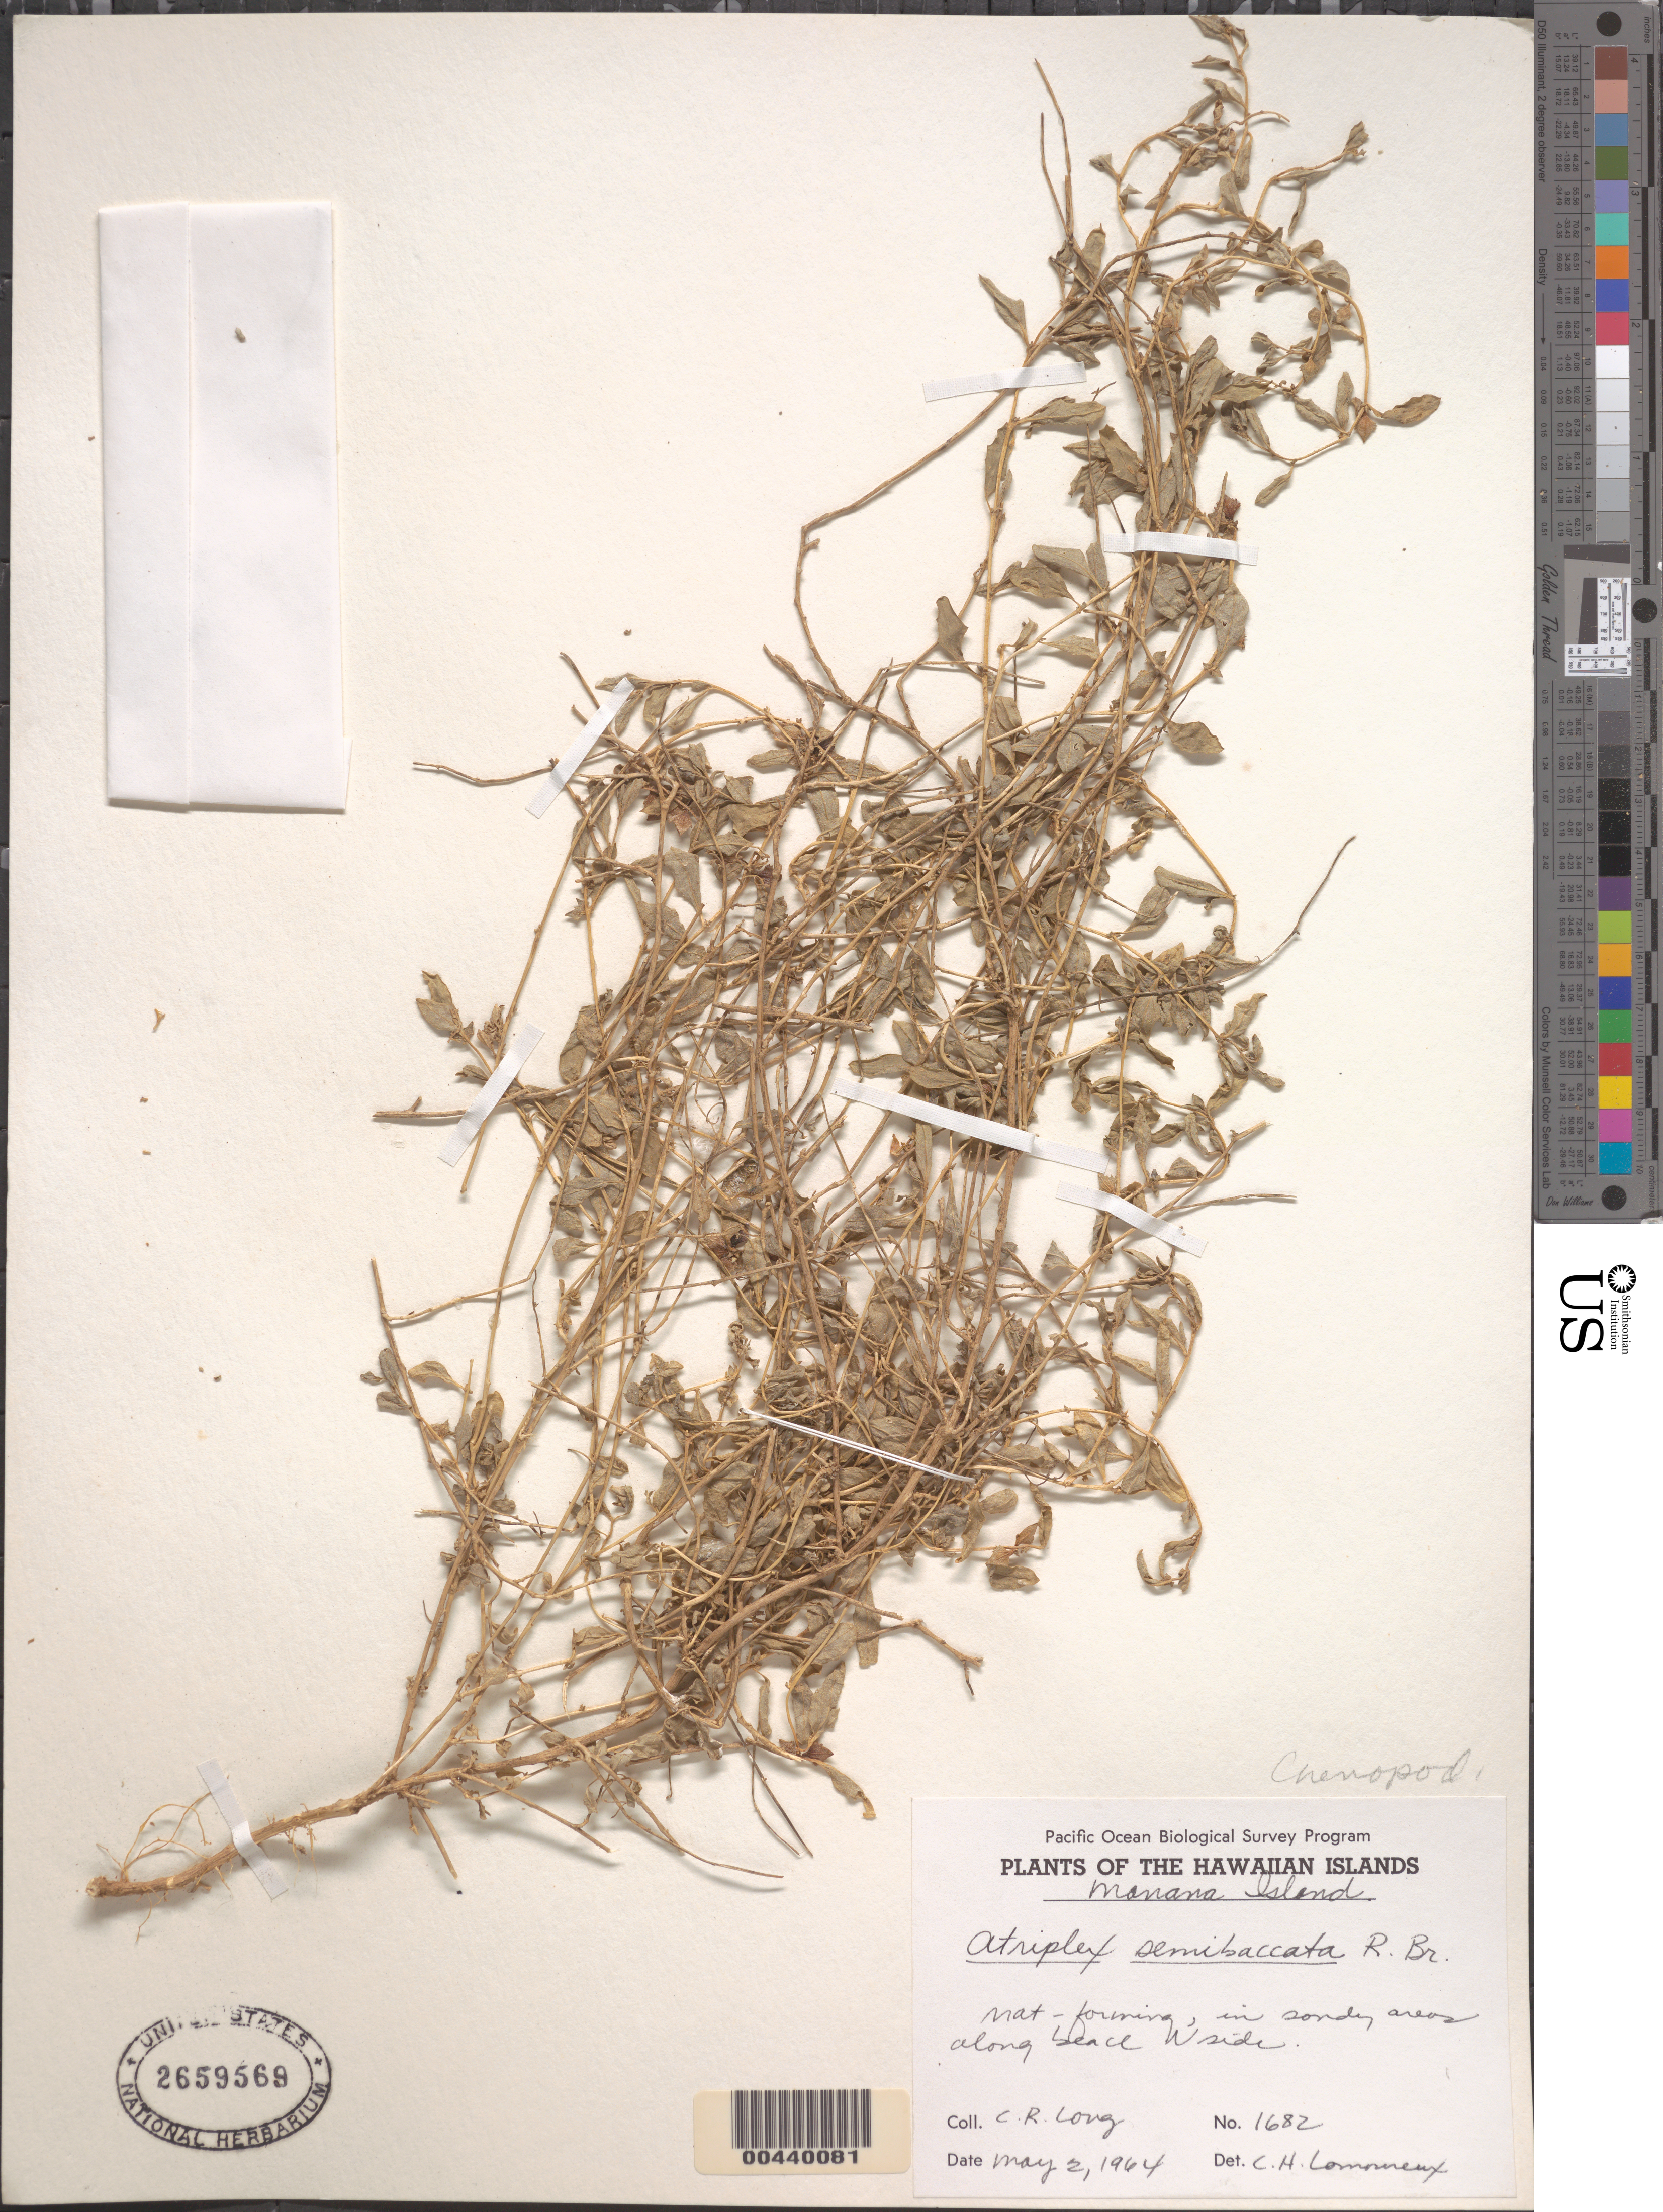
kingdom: Plantae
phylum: Tracheophyta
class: Magnoliopsida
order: Caryophyllales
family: Amaranthaceae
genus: Atriplex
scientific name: Atriplex semibaccata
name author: R. Br.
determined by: Lamoureux, C. H.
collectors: C. Long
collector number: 1682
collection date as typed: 2 May 1964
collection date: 1964-05-02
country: United States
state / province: Hawaii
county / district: Honolulu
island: Manana [Rabbit]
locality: Along beach, W side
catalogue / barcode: US 2659569